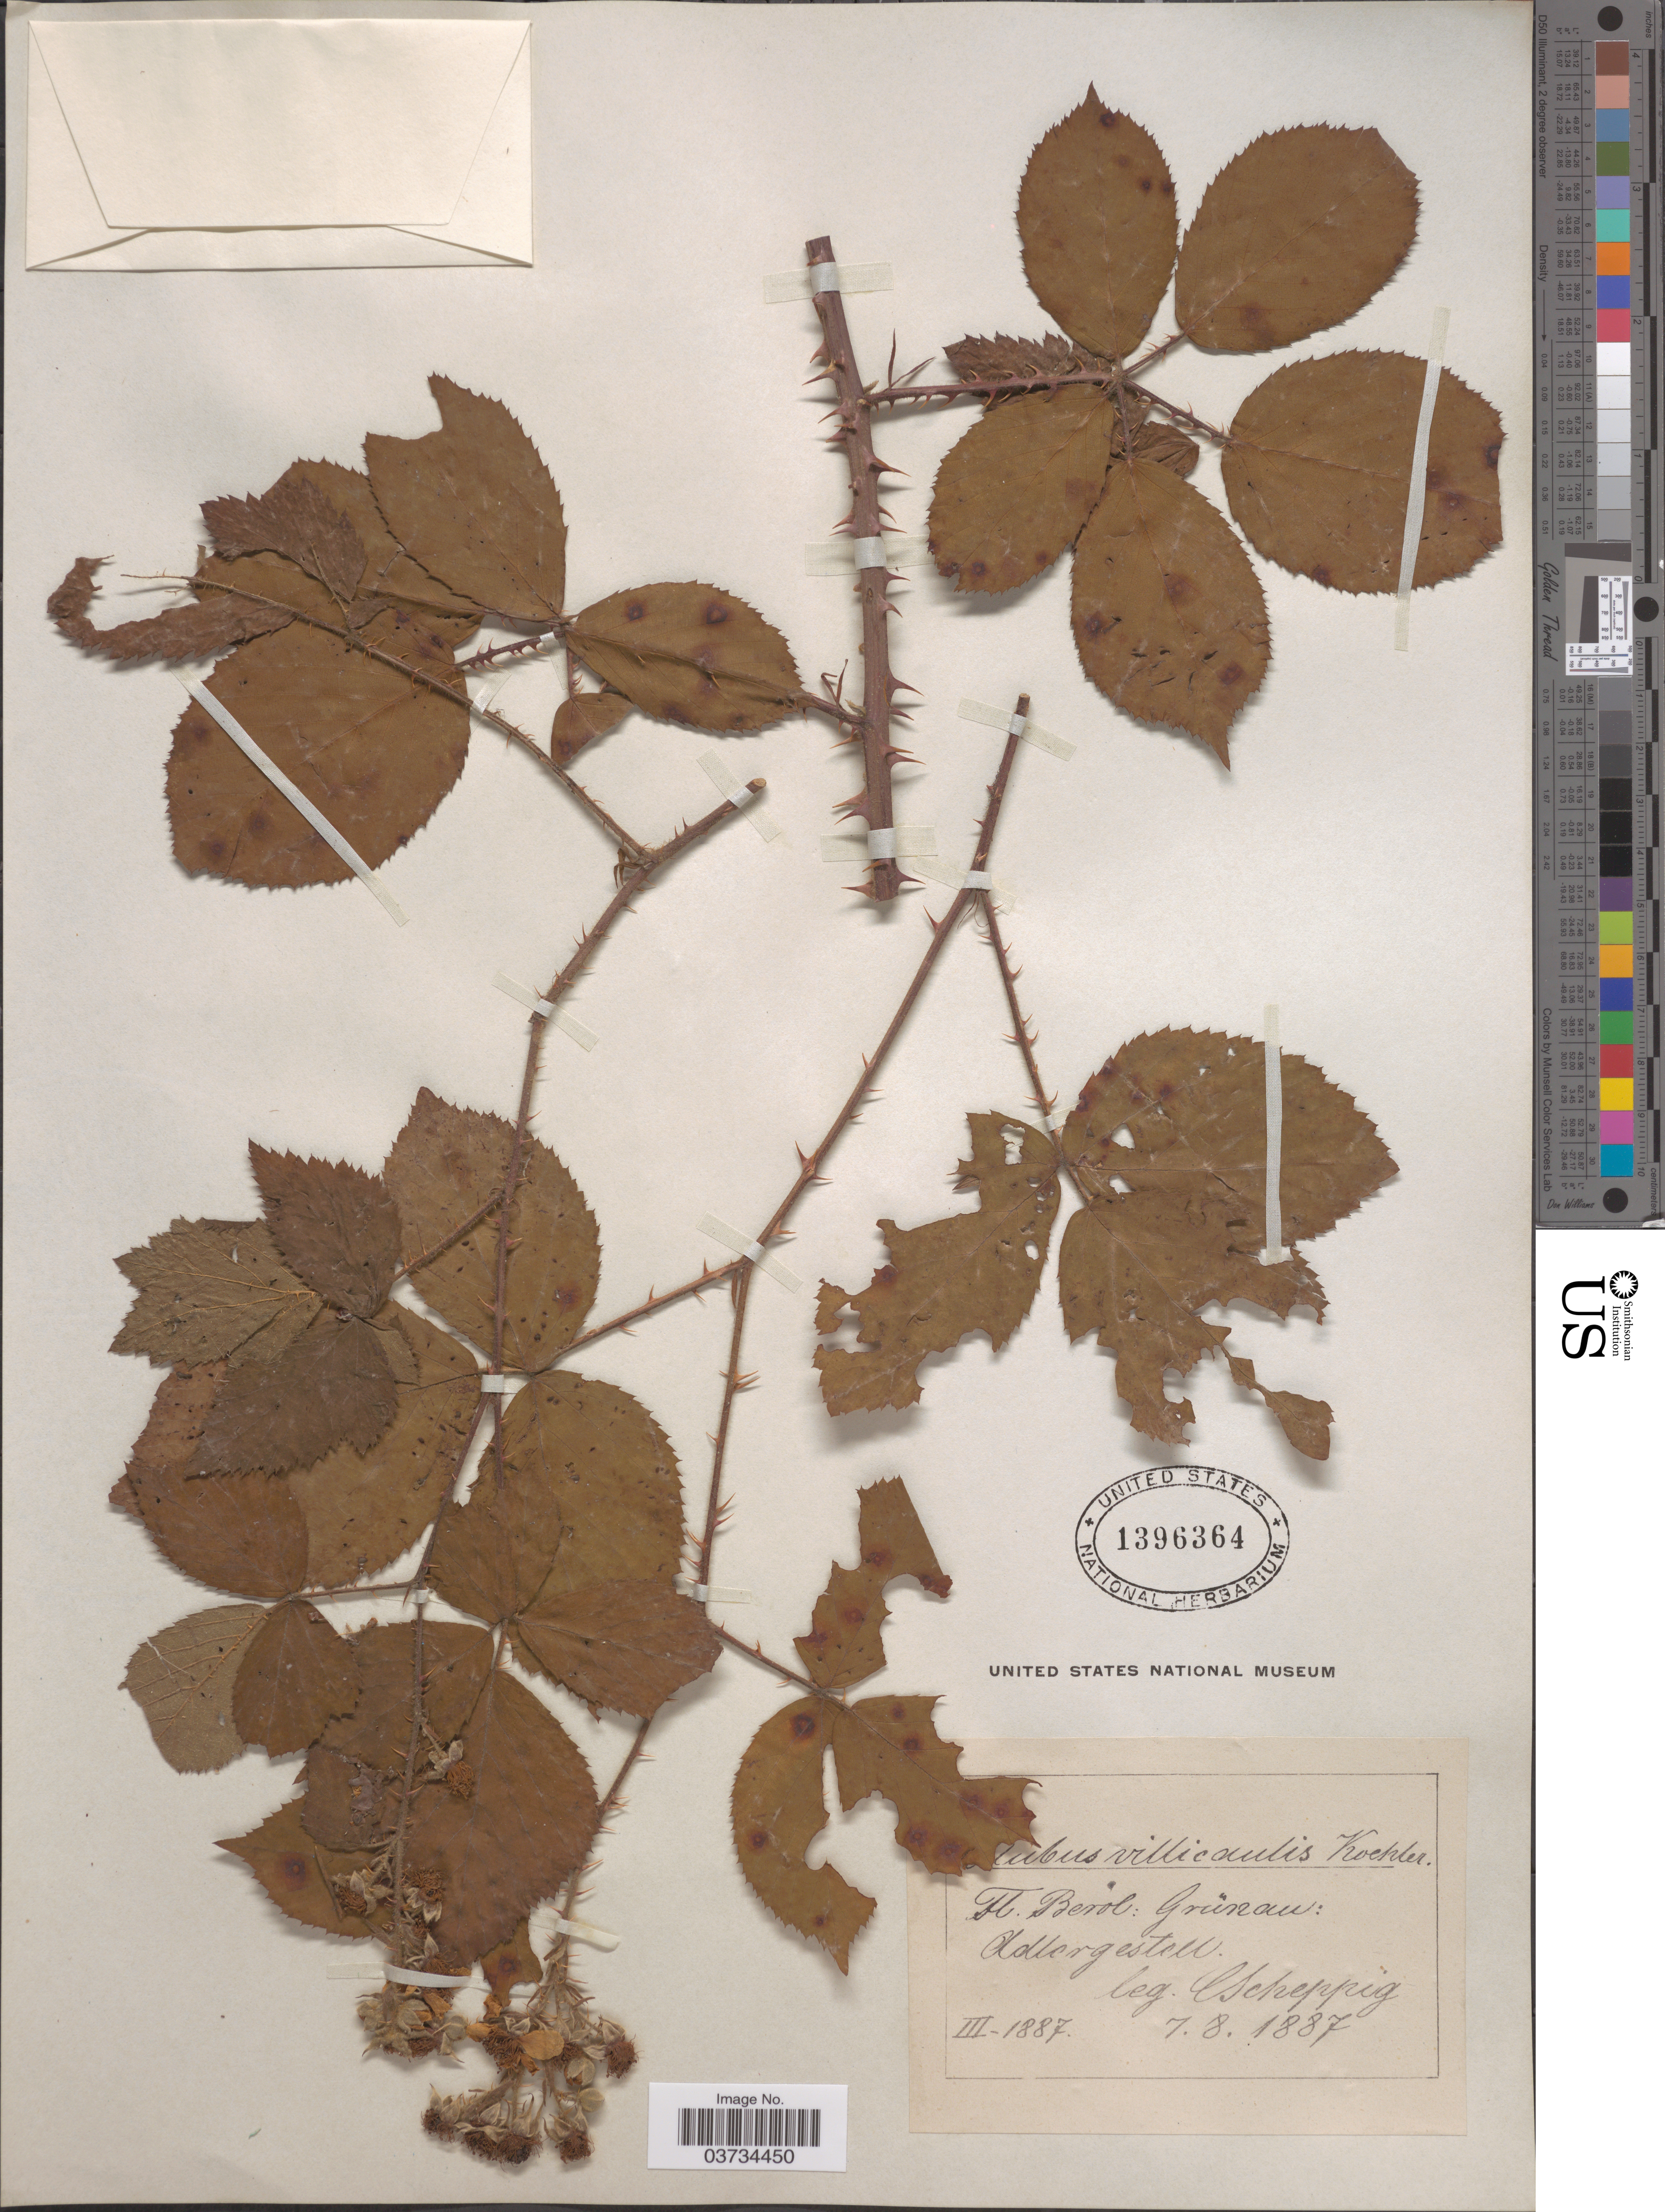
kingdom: Plantae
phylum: Tracheophyta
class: Magnoliopsida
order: Rosales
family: Rosaceae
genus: Rubus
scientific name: Rubus gracilis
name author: Roxb.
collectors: C. Scheppig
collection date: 1887-03/1887-08-07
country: Germany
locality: Fl. [interpreted] Berol: Grünau: Adlergestell.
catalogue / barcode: US 1396364